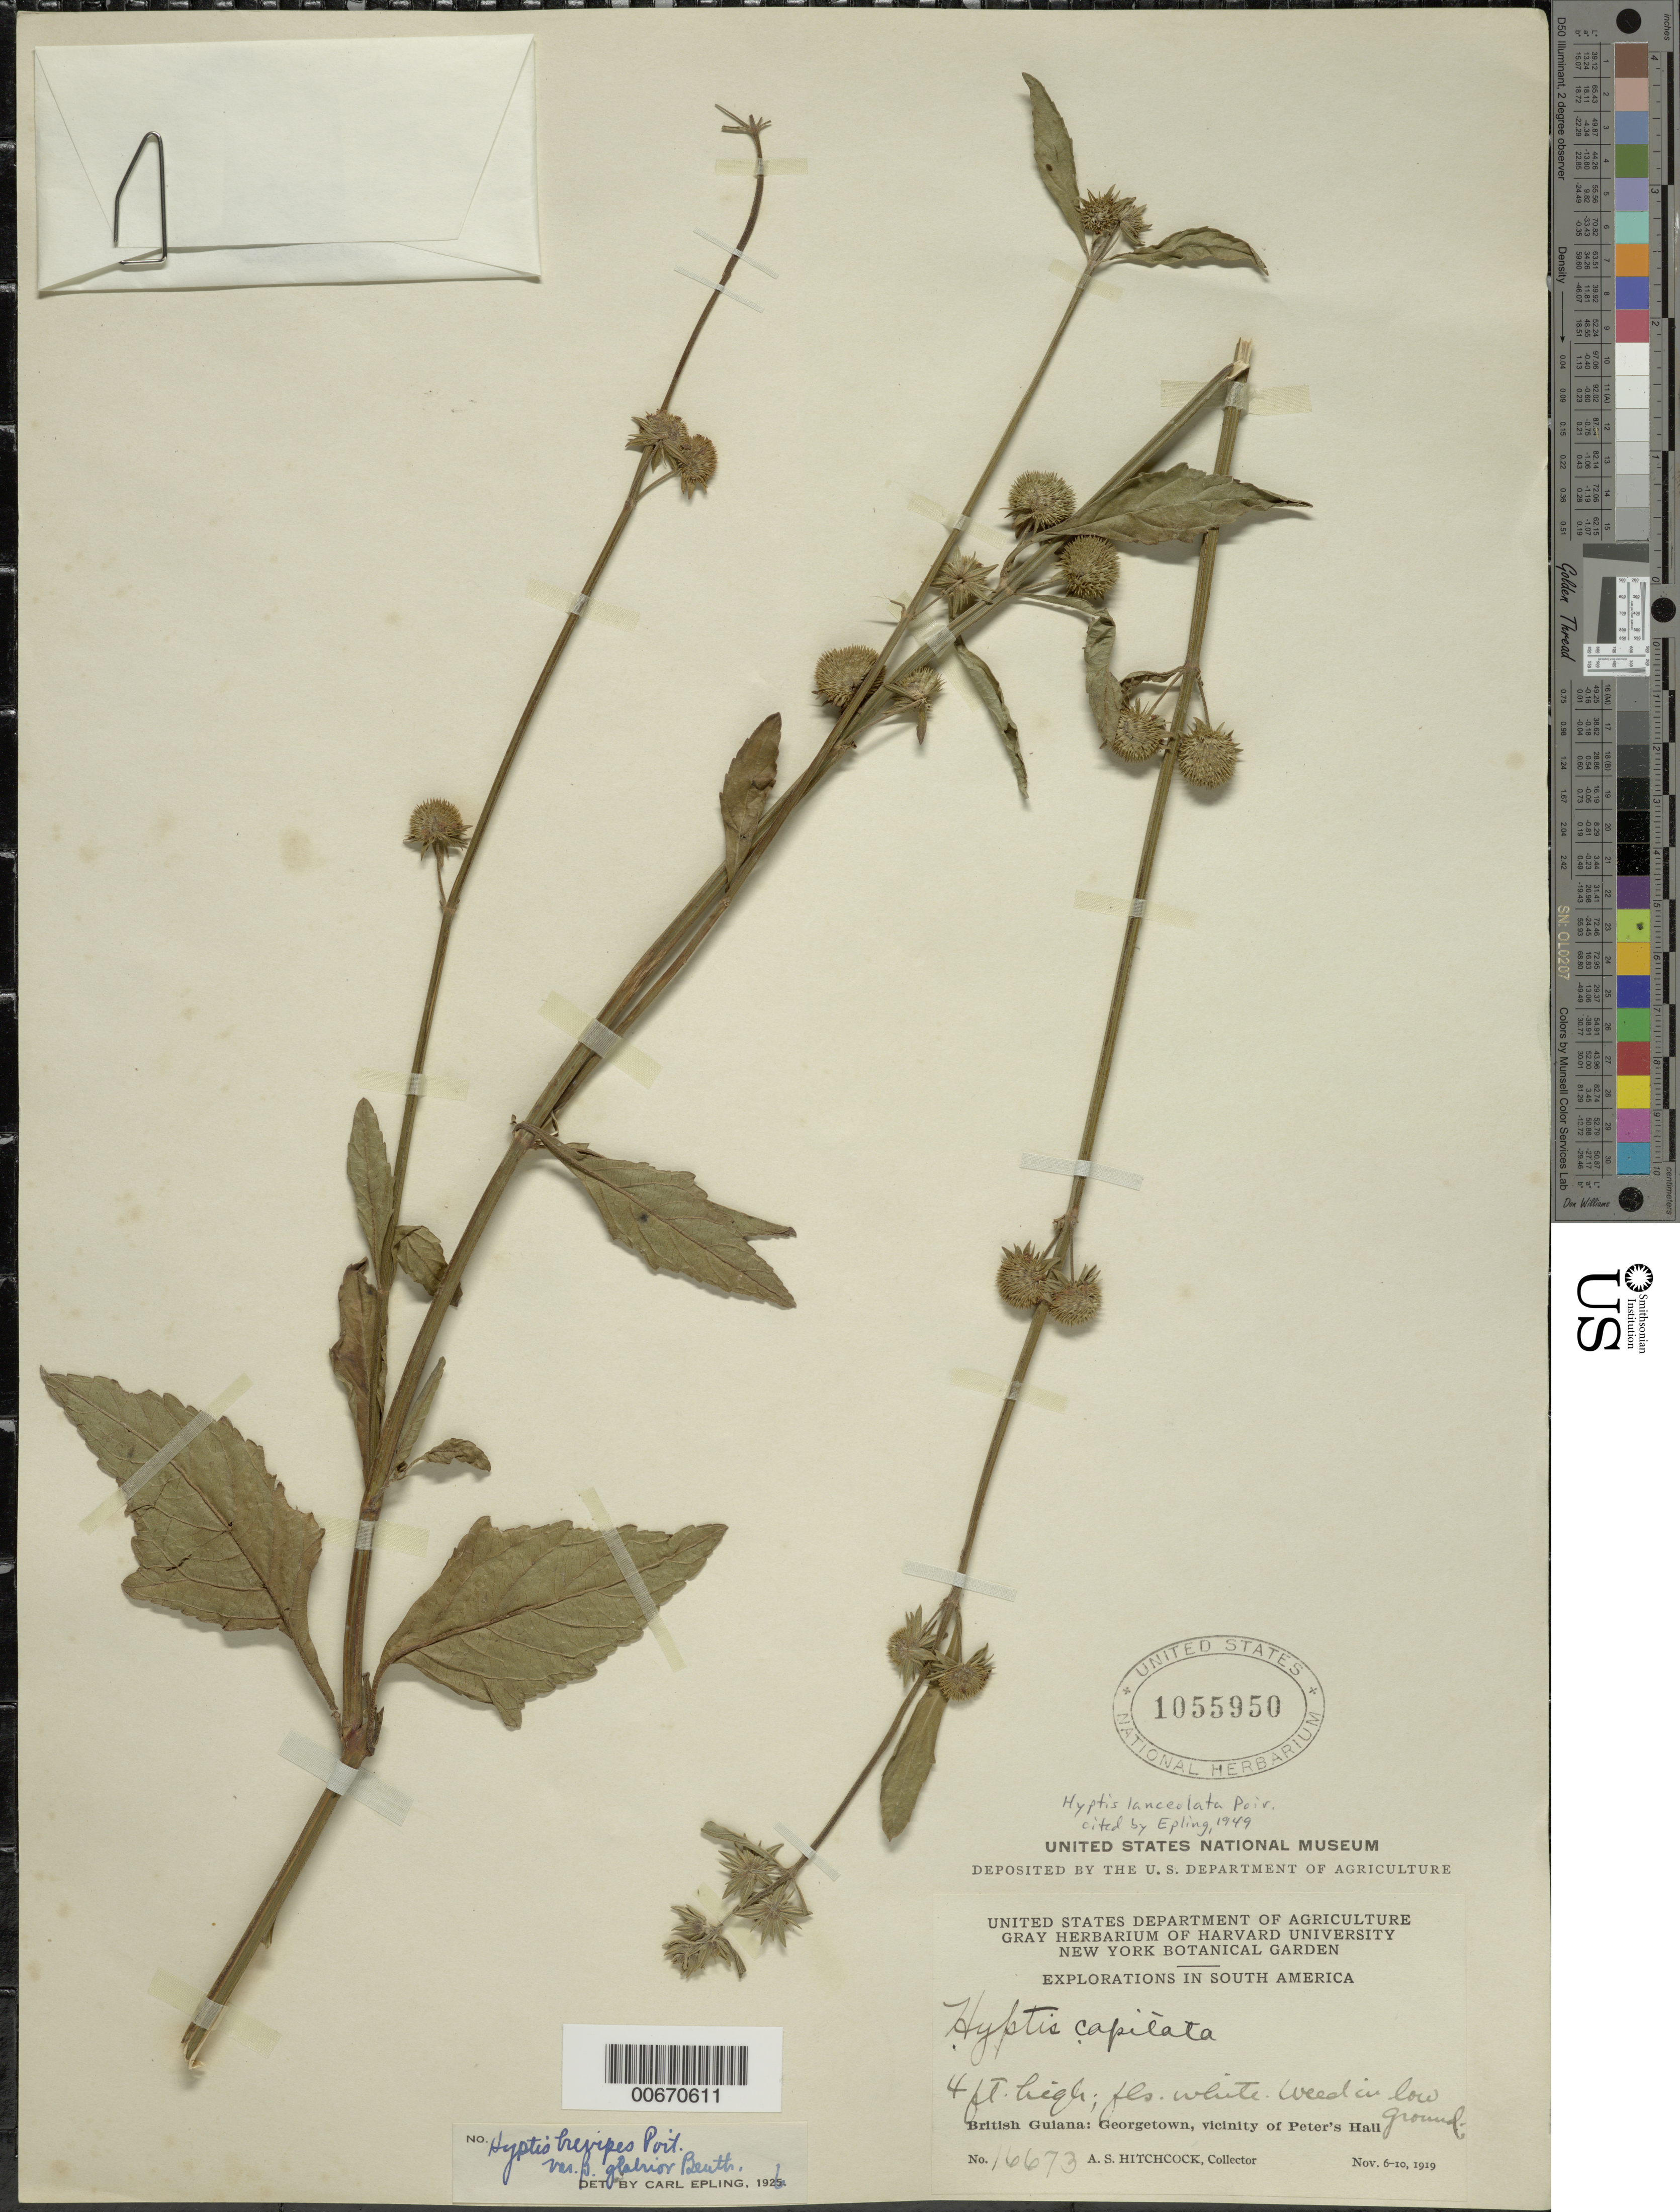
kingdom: Plantae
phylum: Tracheophyta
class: Magnoliopsida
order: Lamiales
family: Lamiaceae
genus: Hyptis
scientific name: Hyptis brevipes var. glabrior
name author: Benth.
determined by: Epling, C. C.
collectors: A. S. Hitchcock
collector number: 16673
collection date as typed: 6-Nov-19 to 10-Nov-19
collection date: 1919-11-06/1919-11-10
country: Guyana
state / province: Demerara-Mahaica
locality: Georgetown, vic. of Peter's Hall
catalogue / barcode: US 1055950